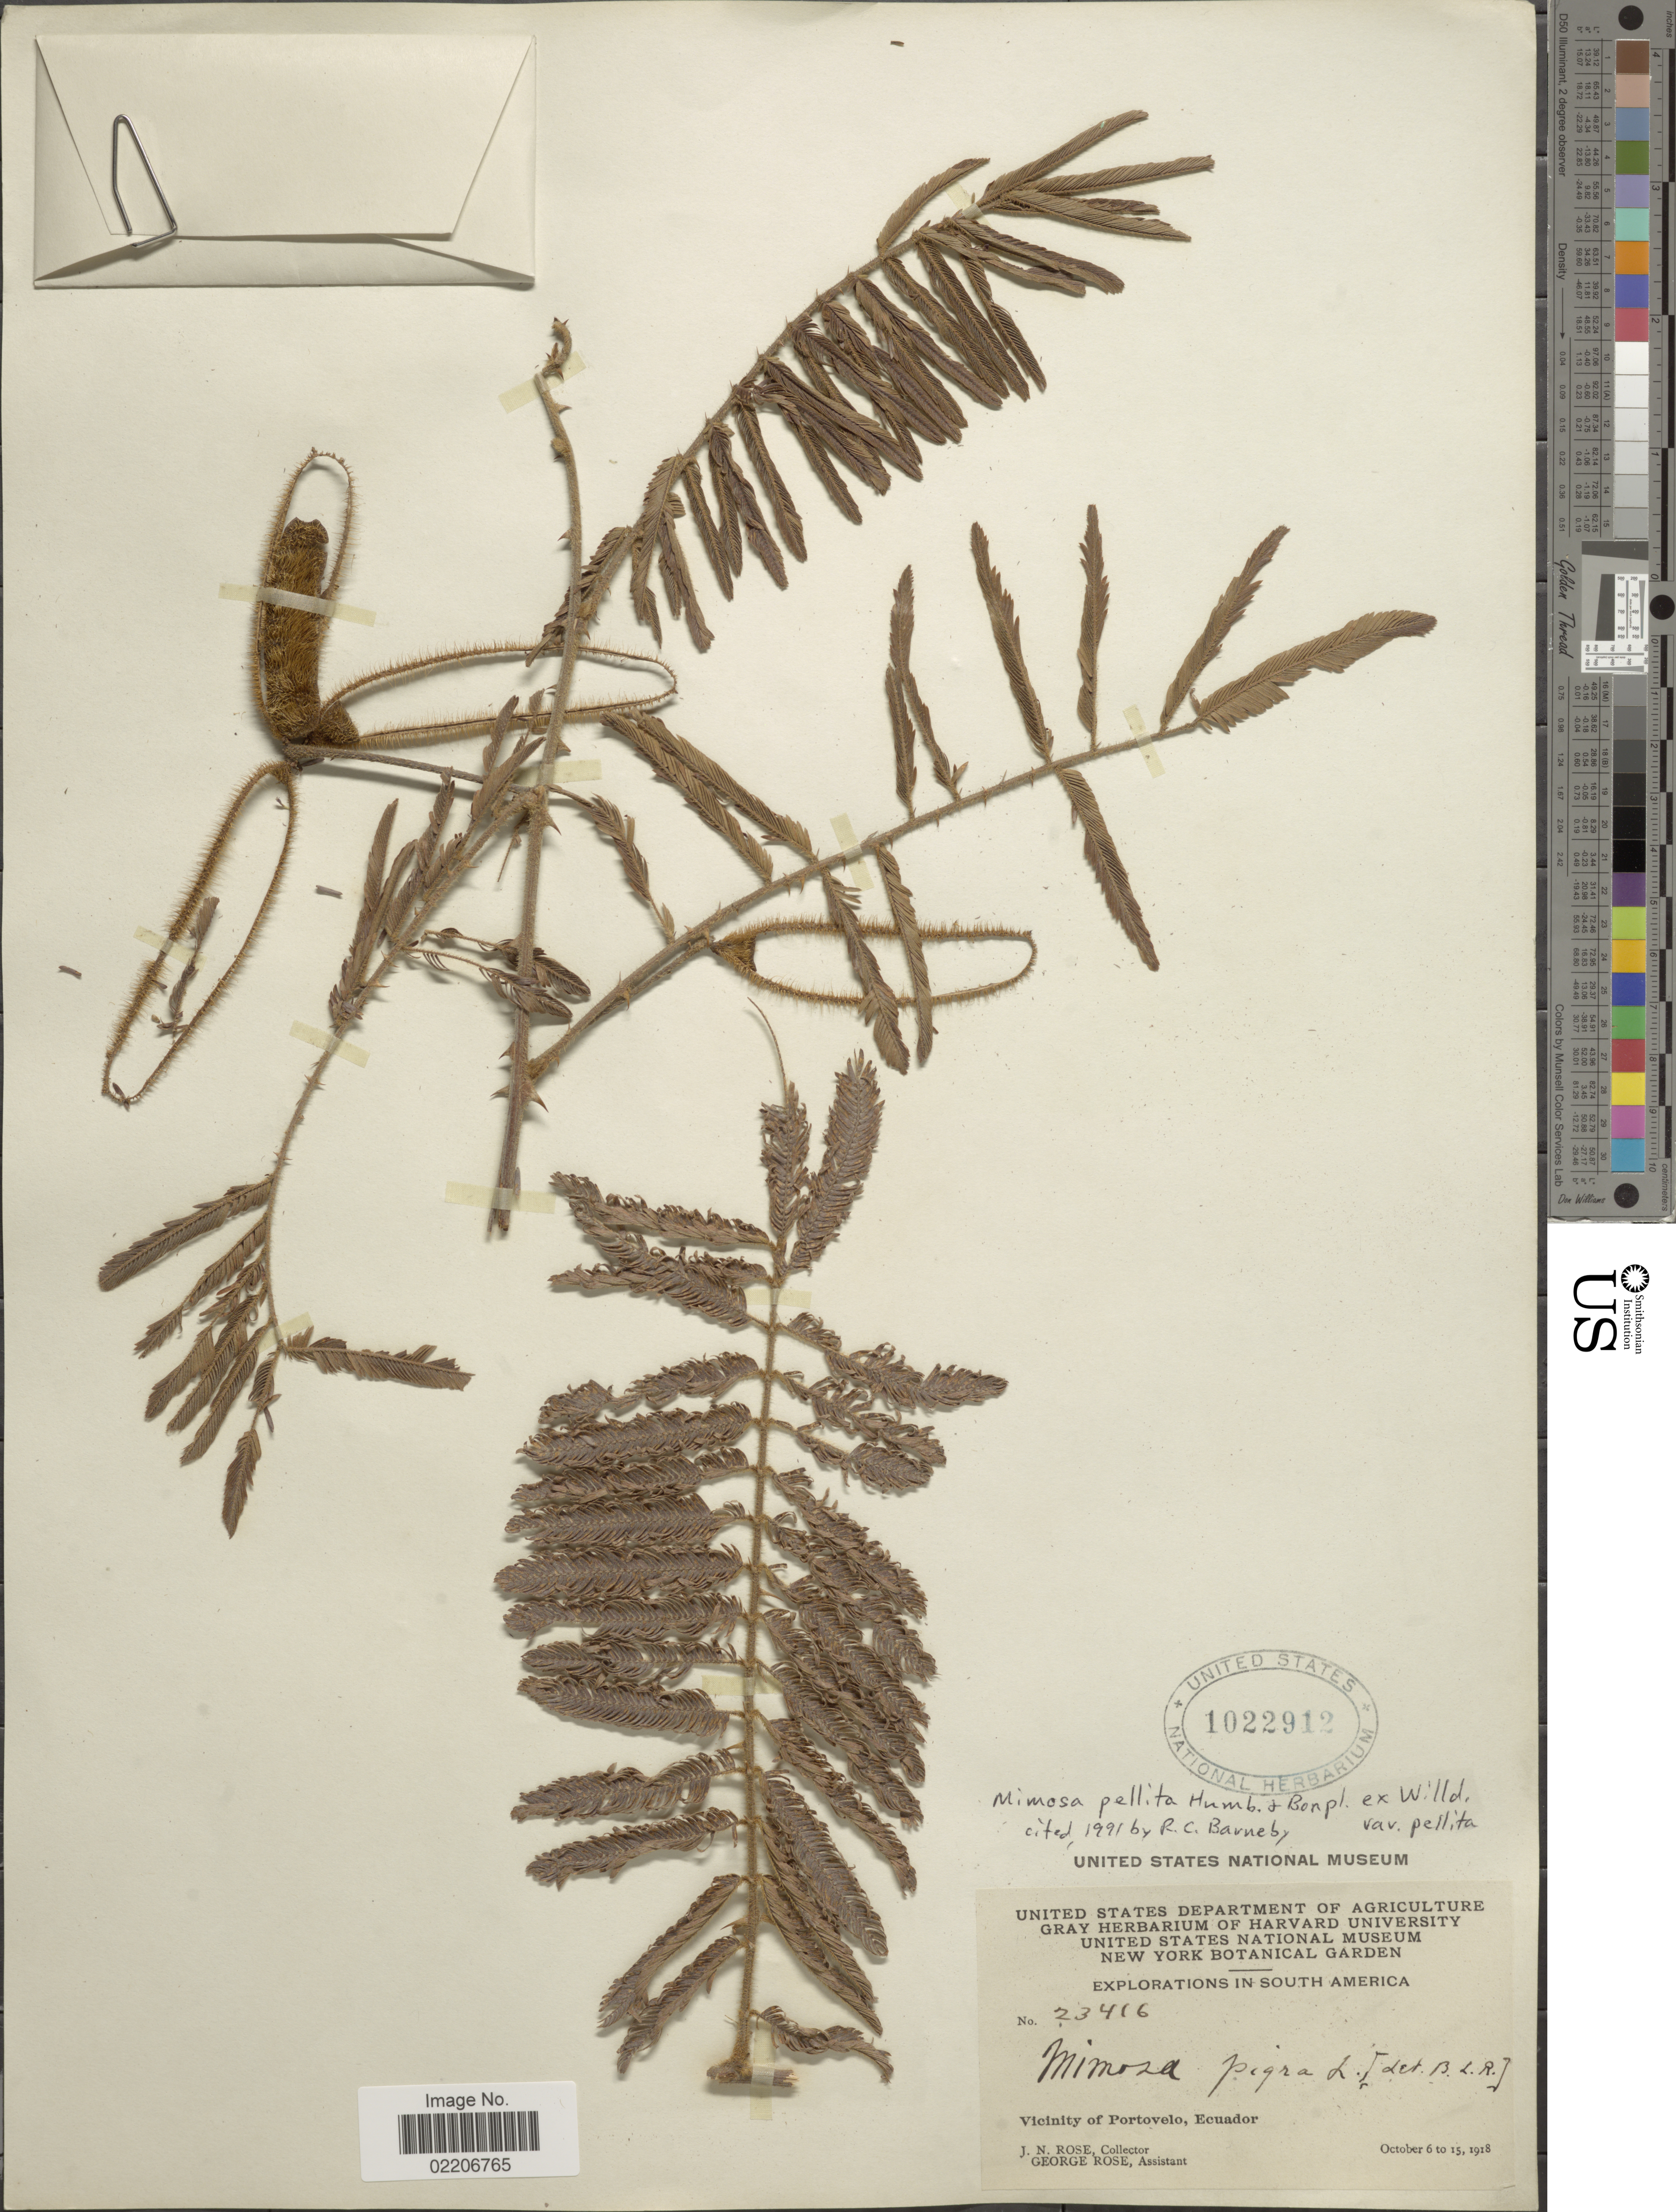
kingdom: Plantae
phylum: Tracheophyta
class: Magnoliopsida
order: Fabales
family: Fabaceae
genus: Mimosa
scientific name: Mimosa pellita var. pellita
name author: Humb. & Bonpl. ex Willd.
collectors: J. N. Rose & G. Rose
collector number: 23416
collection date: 1918-10-06/1918-10-15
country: Ecuador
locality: South America, Vicinity of Portovelo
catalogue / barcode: US 1022912